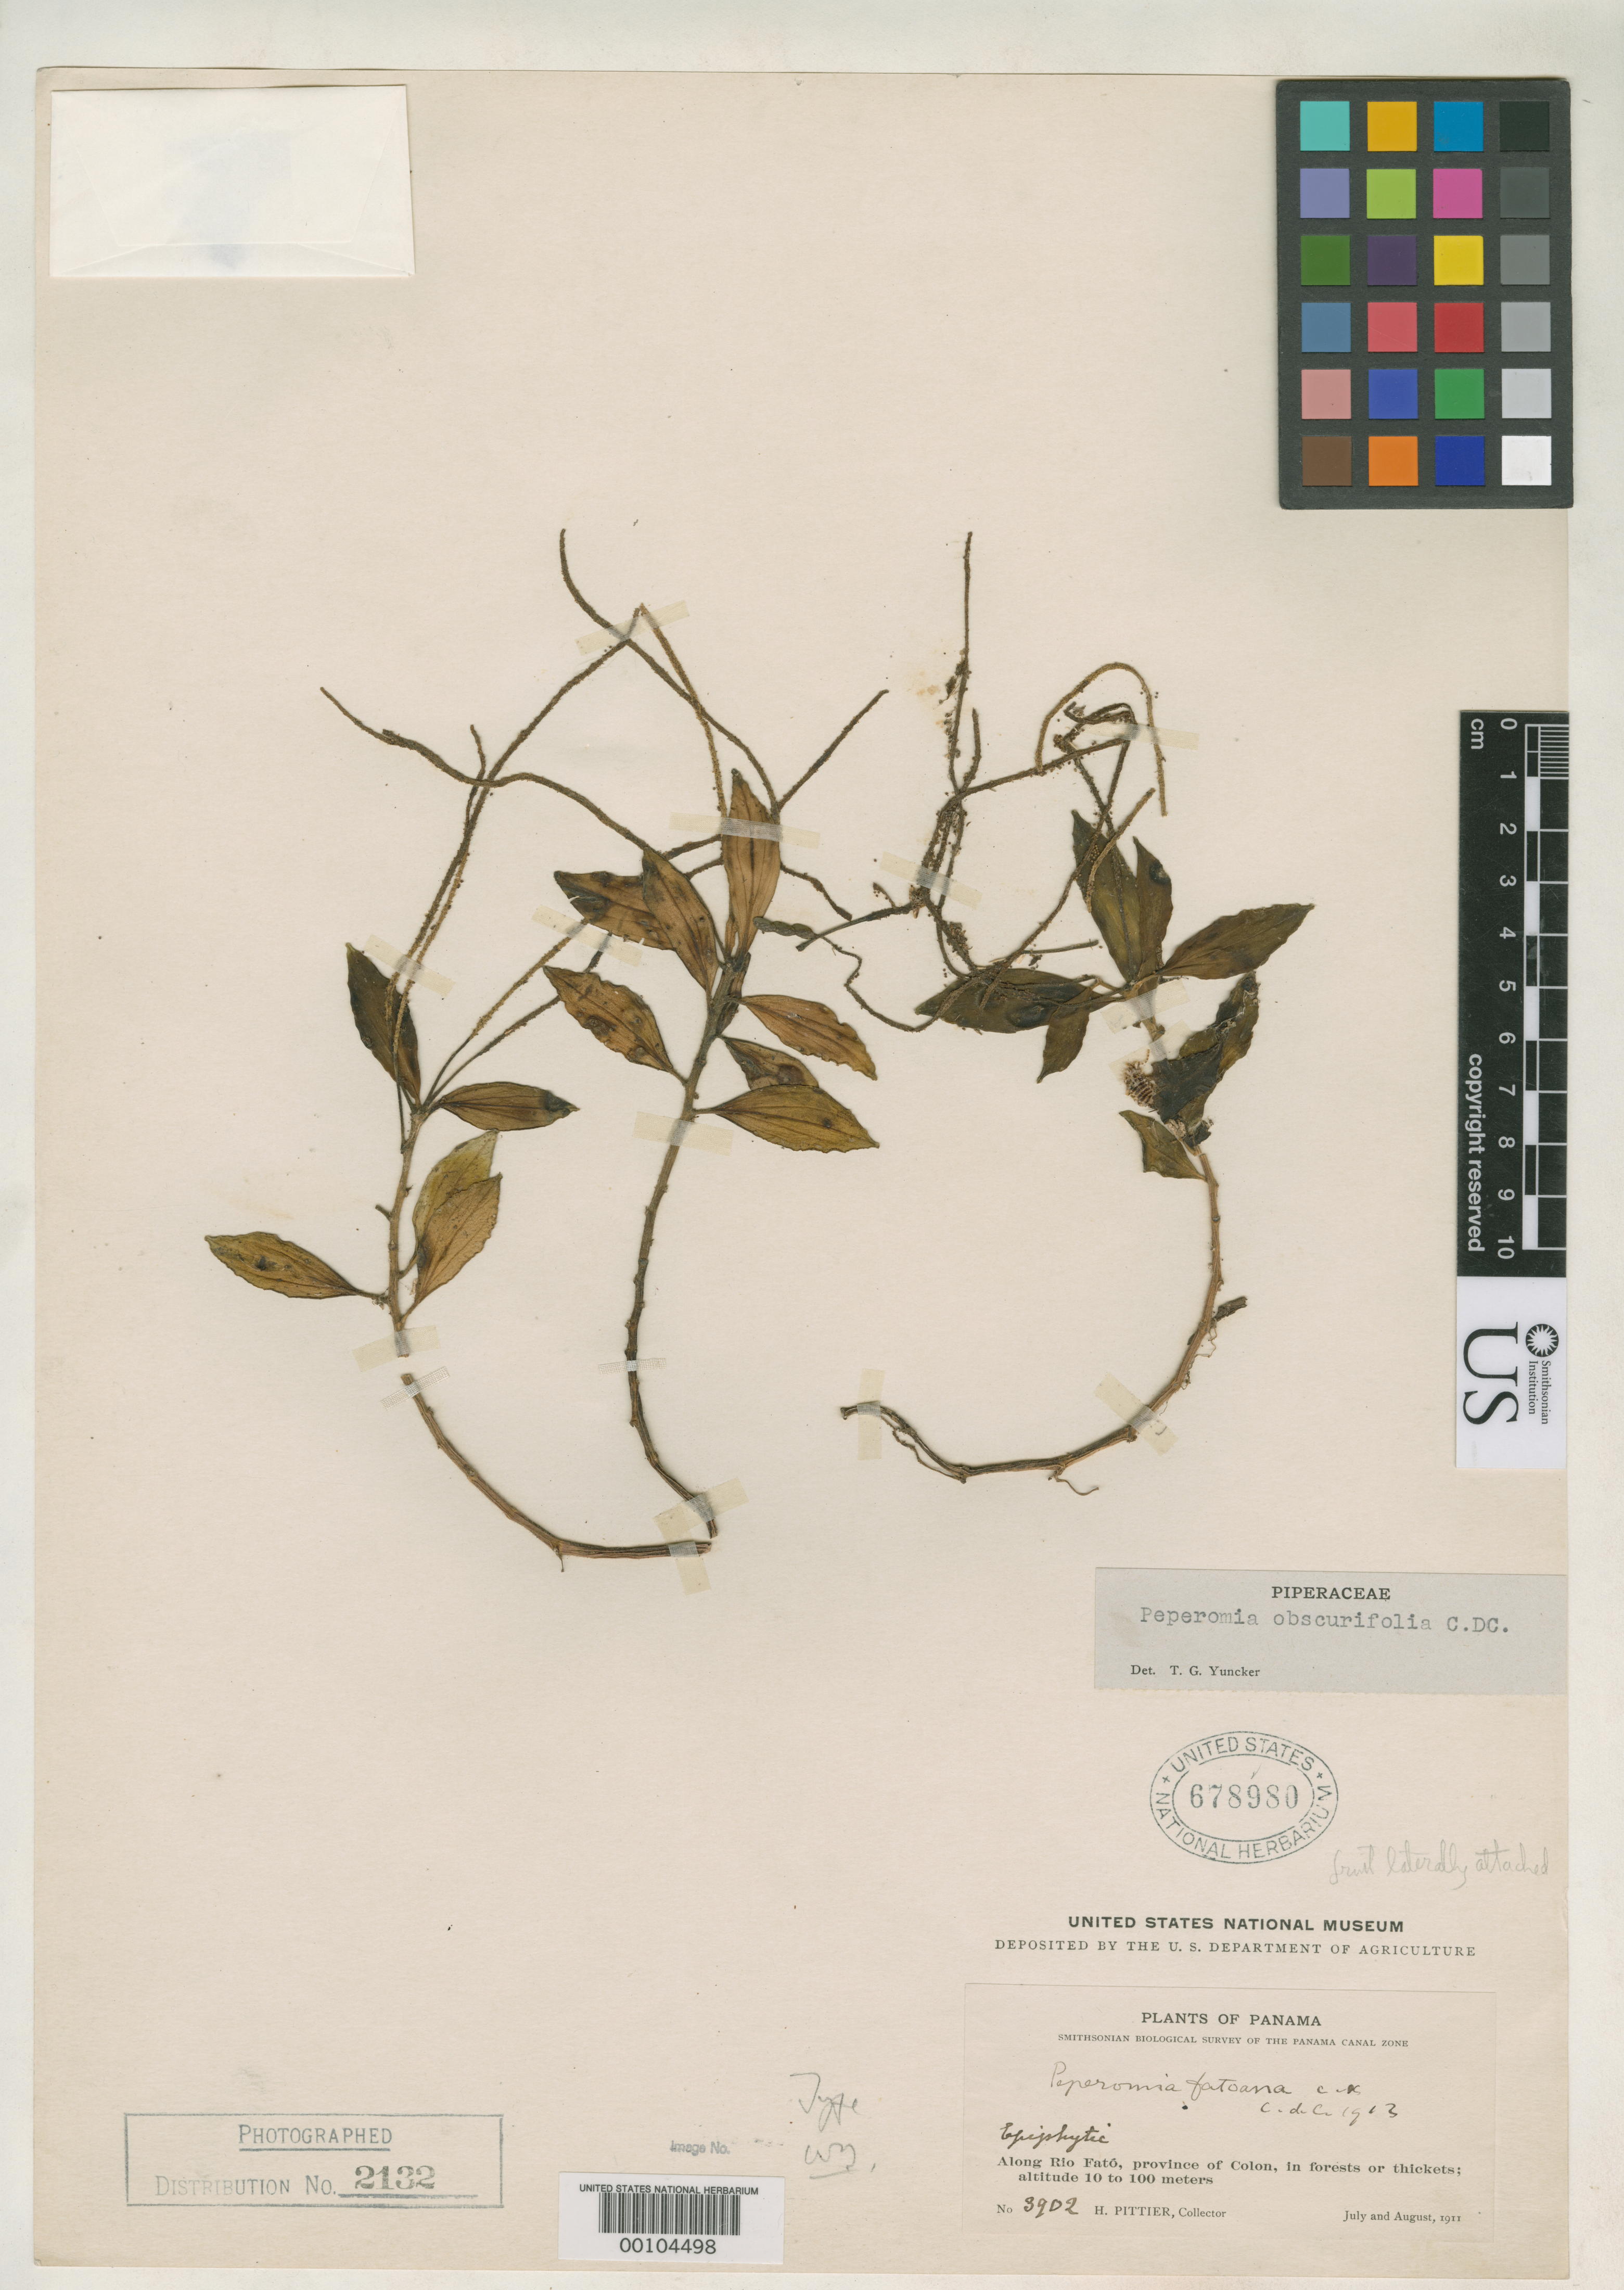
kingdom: Plantae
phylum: Tracheophyta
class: Magnoliopsida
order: Piperales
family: Piperaceae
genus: Peperomia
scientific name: Peperomia fatoana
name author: C. DC.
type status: Type Collection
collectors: H. F. Pittier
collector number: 3902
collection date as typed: Jul 1911 to -- Aug 1911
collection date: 1911-07/1911-08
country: Panama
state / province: Colón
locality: Rio Fato.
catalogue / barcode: US 678980